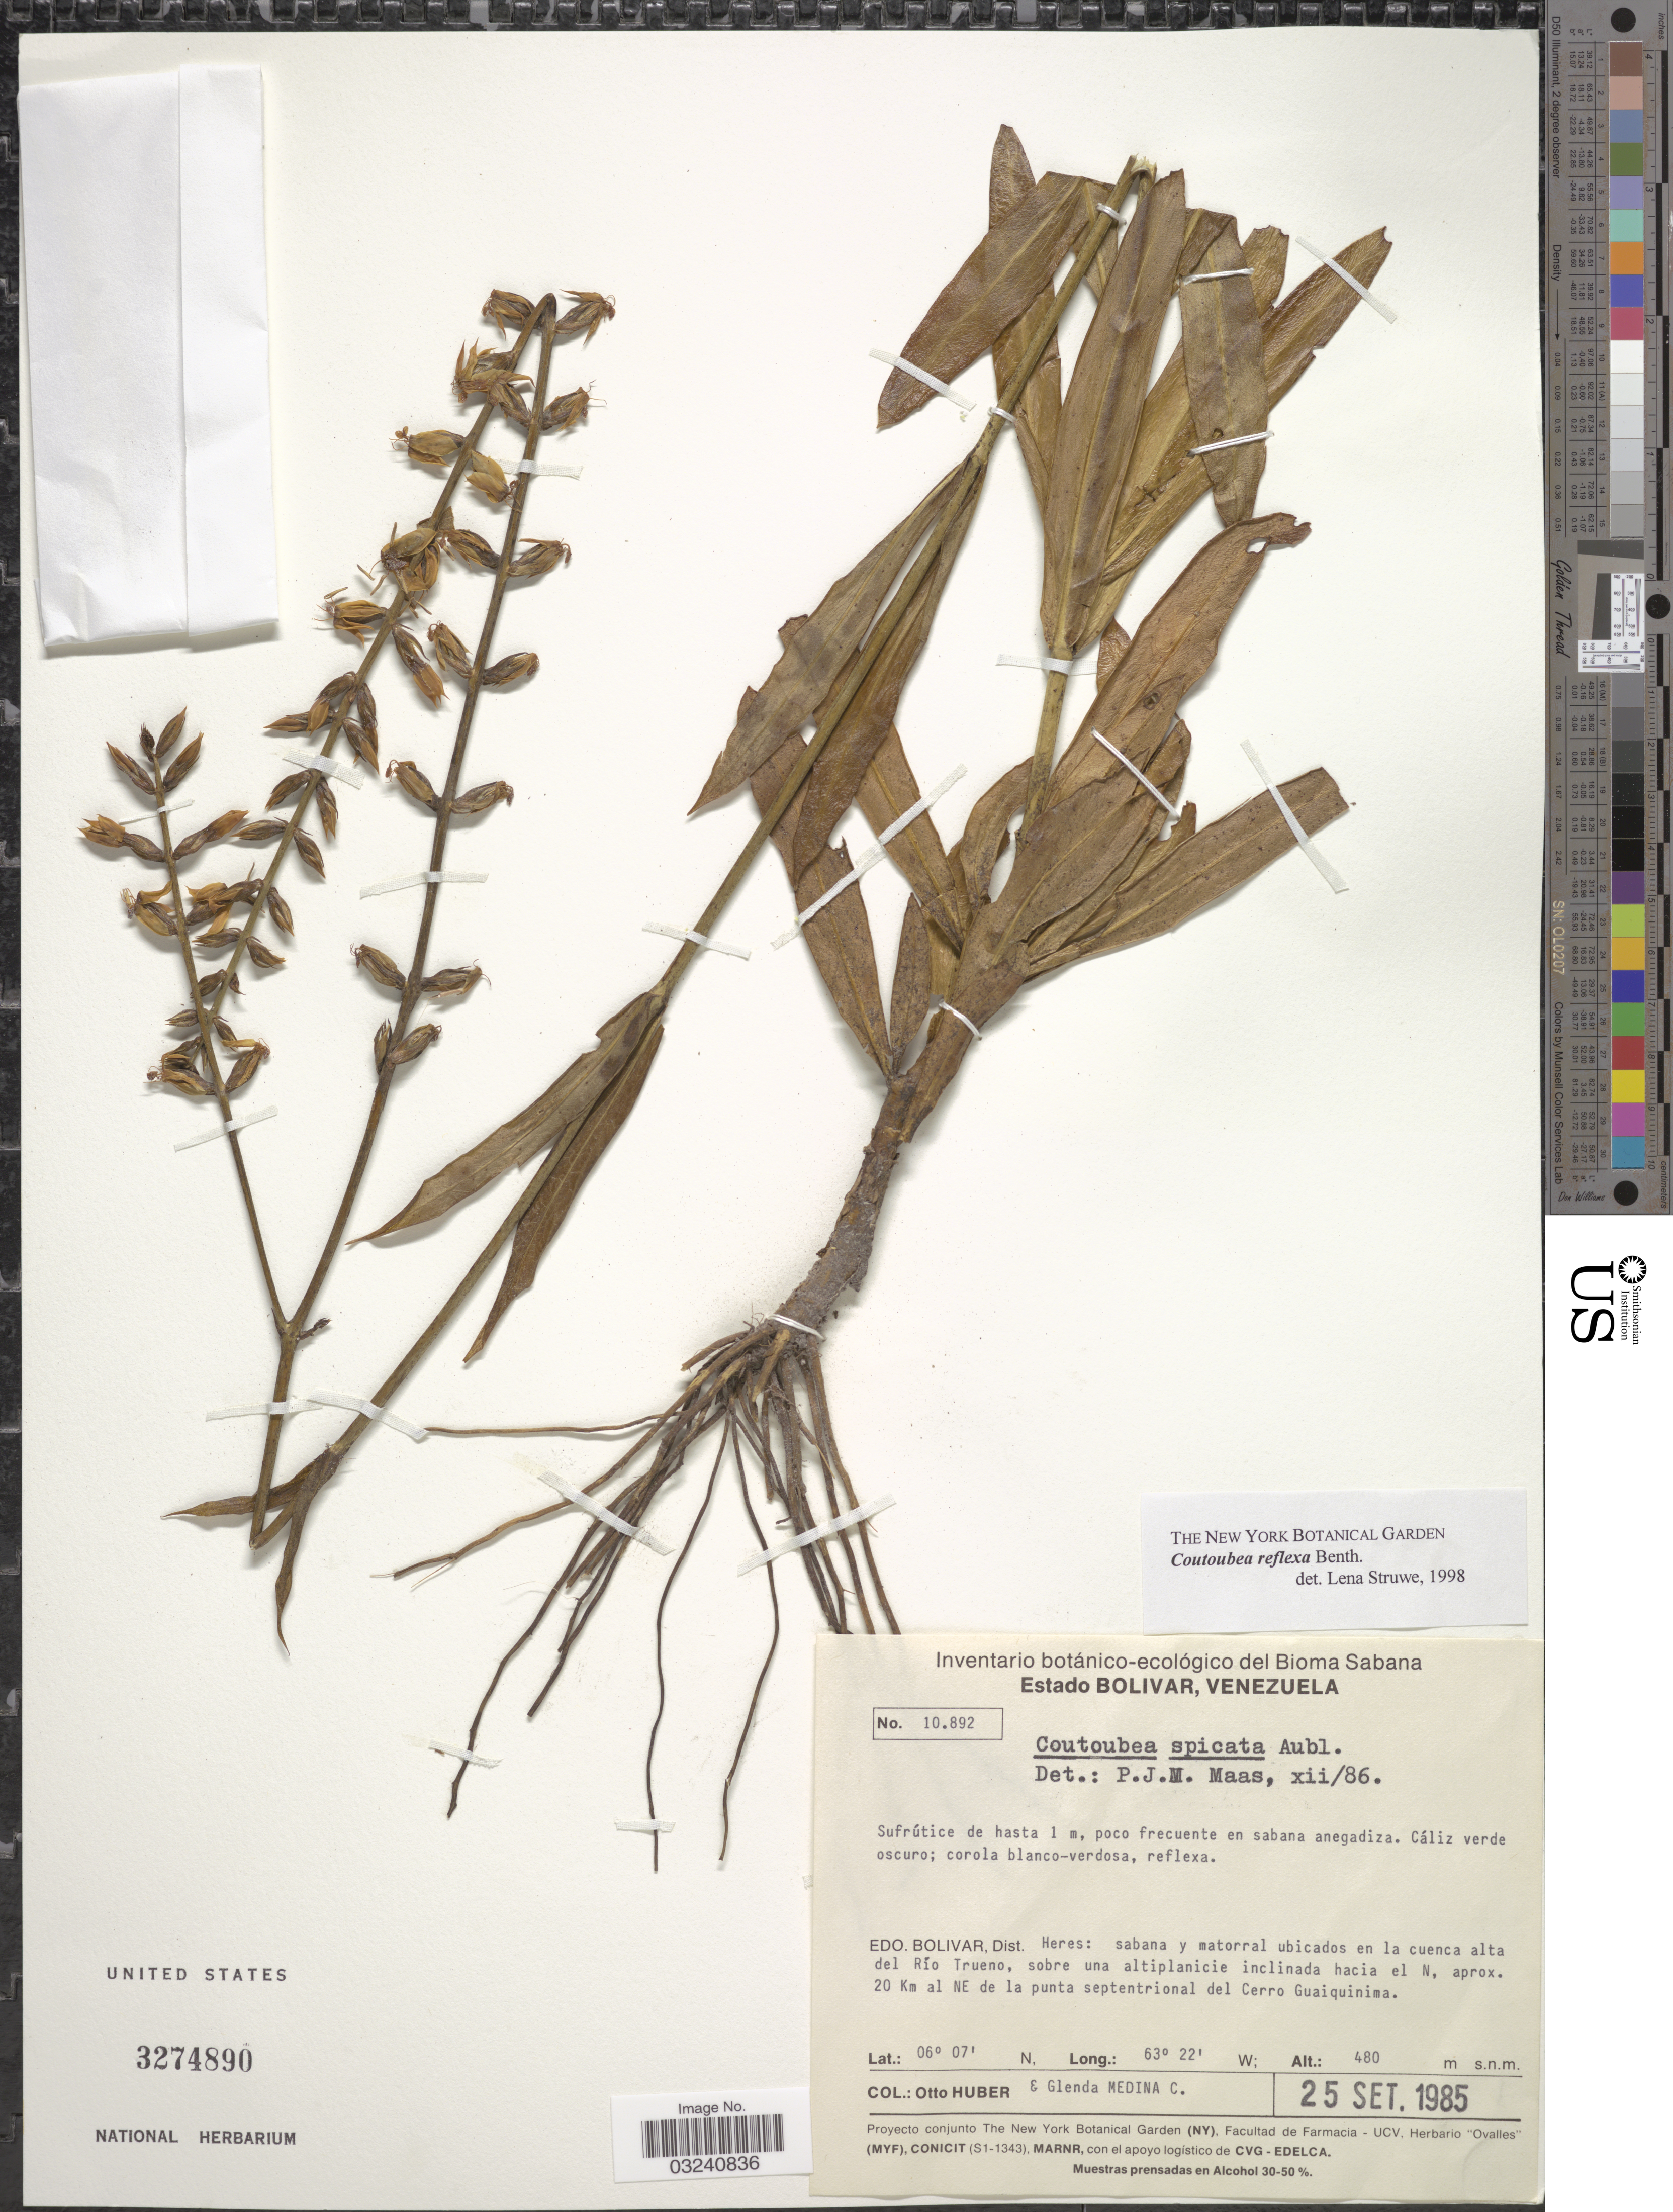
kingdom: Plantae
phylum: Tracheophyta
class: Magnoliopsida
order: Gentianales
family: Gentianaceae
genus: Coutoubea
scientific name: Coutoubea reflexa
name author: Benth.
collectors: O. Huber & G. Medina C.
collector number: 10892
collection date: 1985-09-25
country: Venezuela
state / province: Bolivar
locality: Dist. Heres: sabana y matorral ubicados en la cuenca alta del Río Trueno, sobre una altiplanicie inclinada hacia el N, aprox. 20 Km al NE de la punta septentrional del Cerro Guaiquinima.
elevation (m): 480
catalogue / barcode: US 3274890